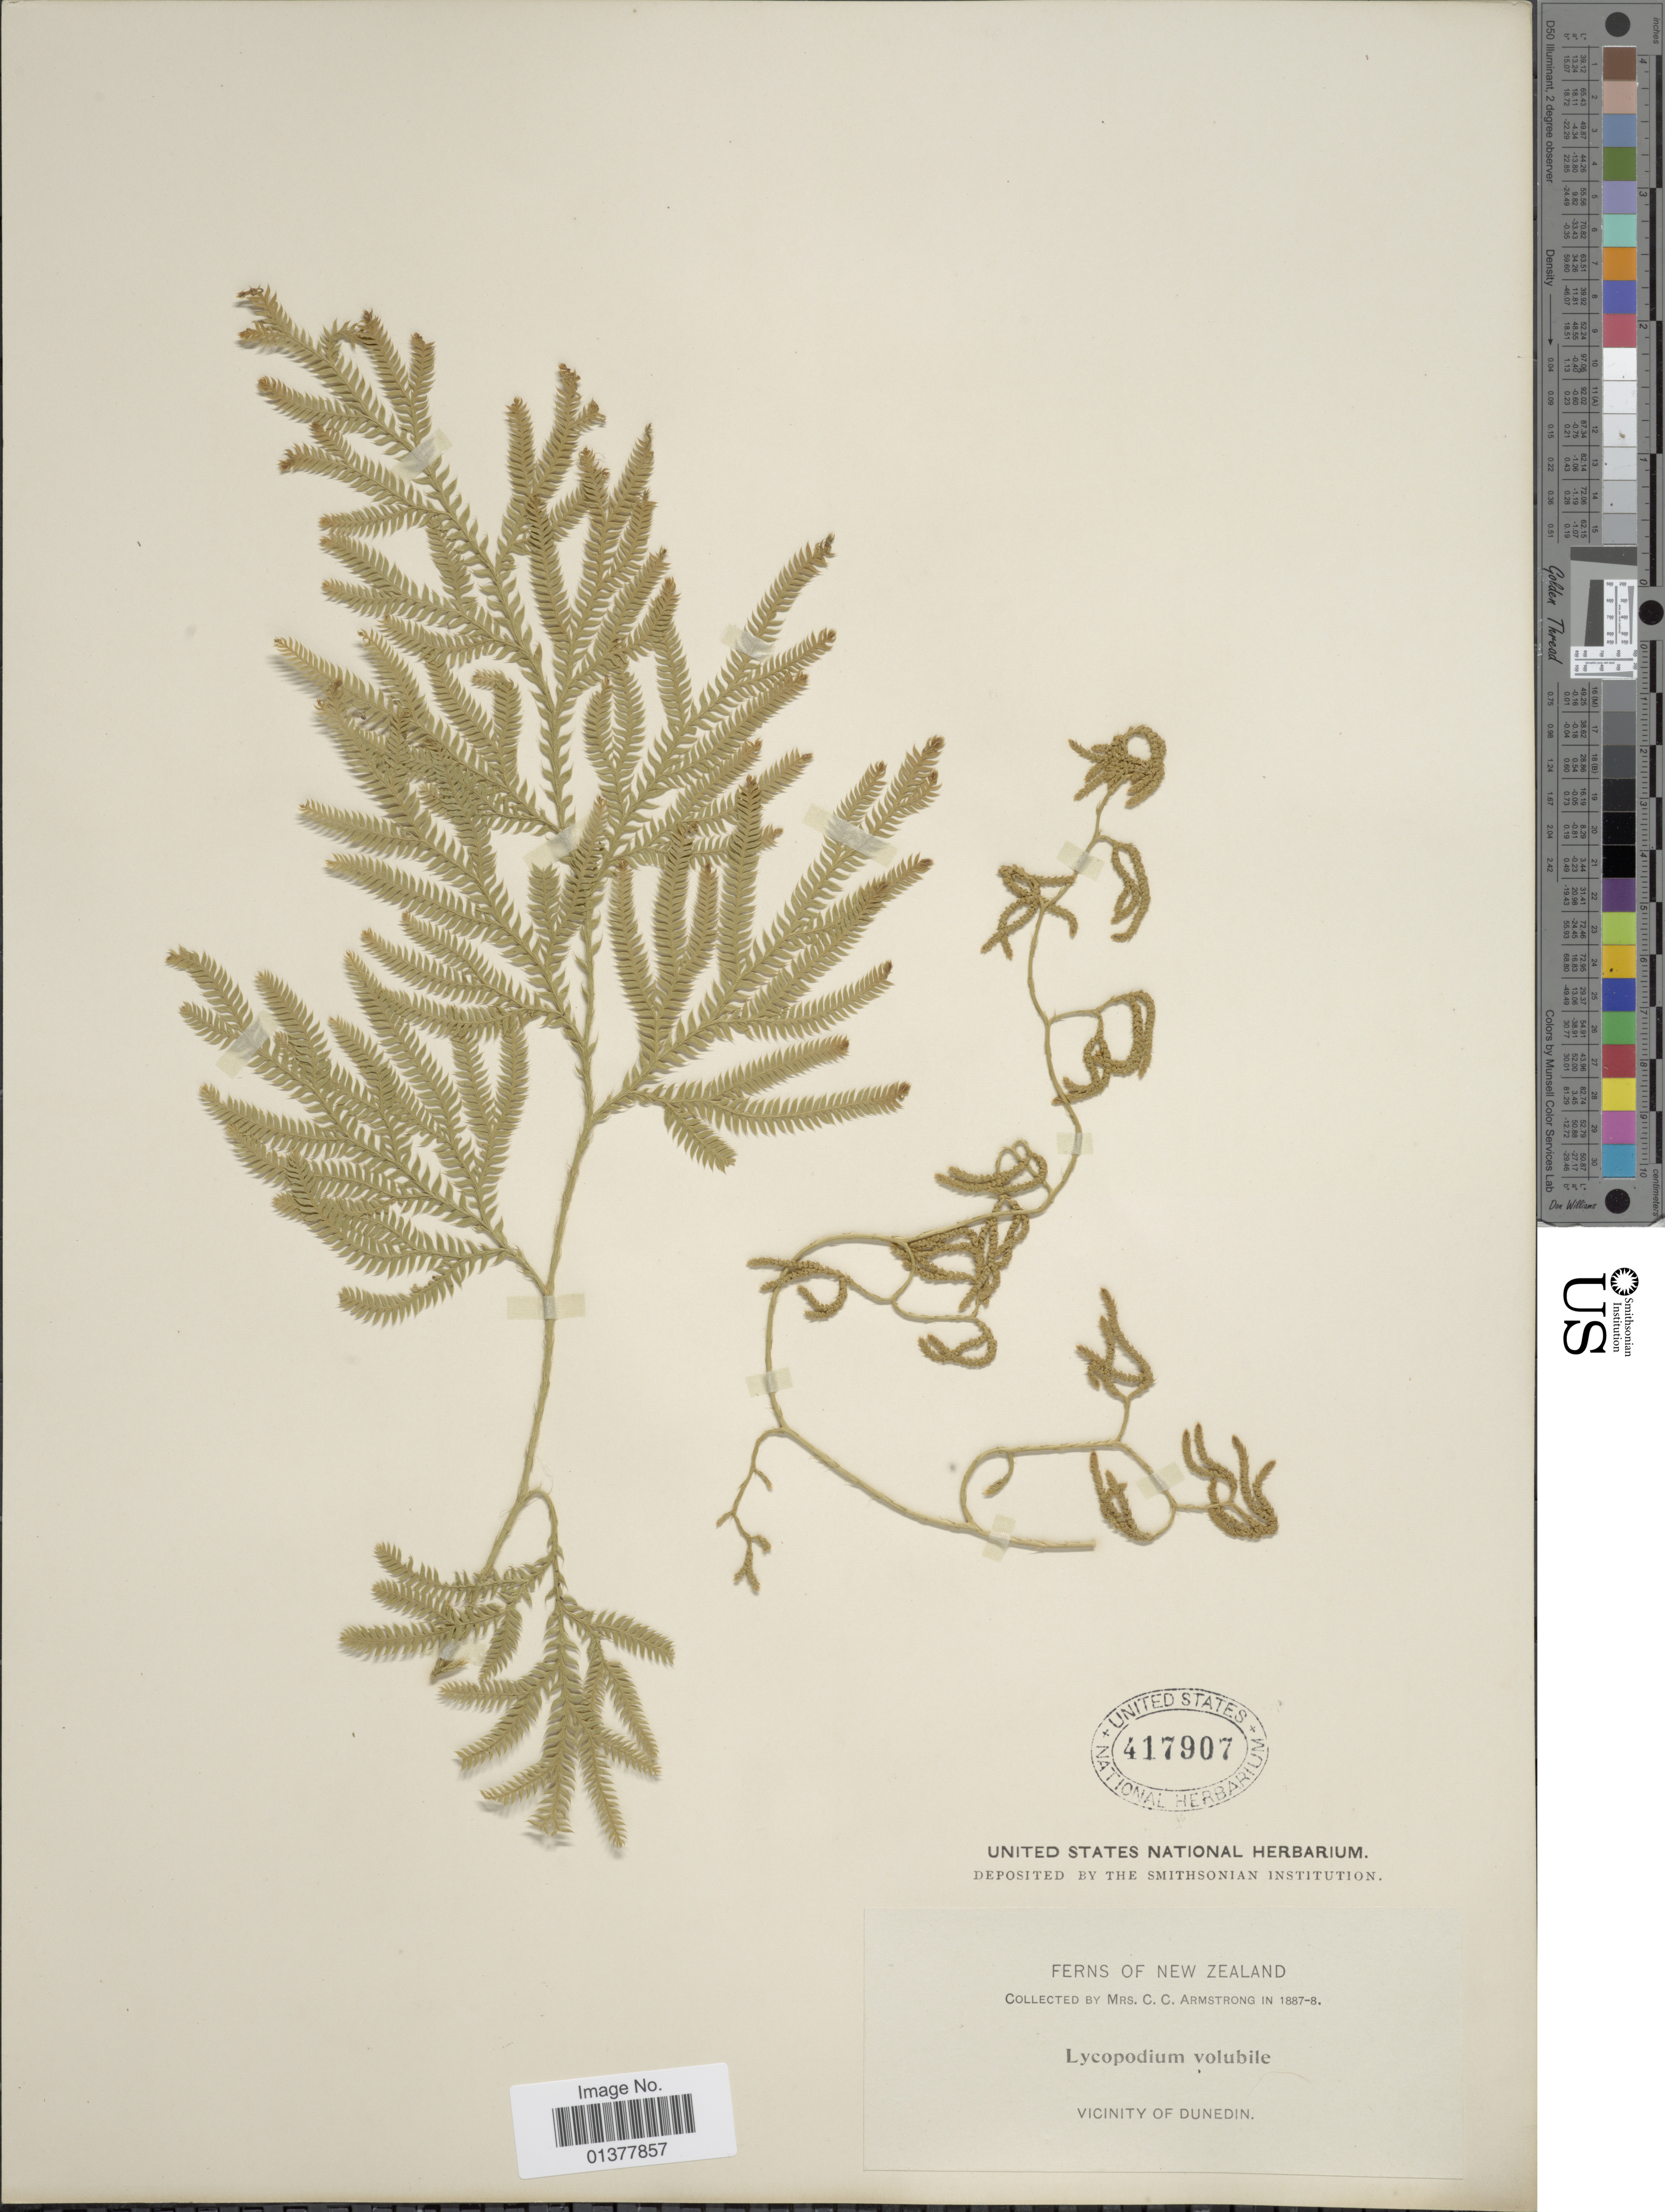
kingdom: Plantae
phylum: Tracheophyta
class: Lycopodiopsida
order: Lycopodiales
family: Lycopodiaceae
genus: Pseudodiphasium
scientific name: Pseudodiphasium volubile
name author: (G. Forst.) Holub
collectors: C. Armstrong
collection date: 1887/1888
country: New Zealand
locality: Vicinity of Dunedin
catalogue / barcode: US 417907